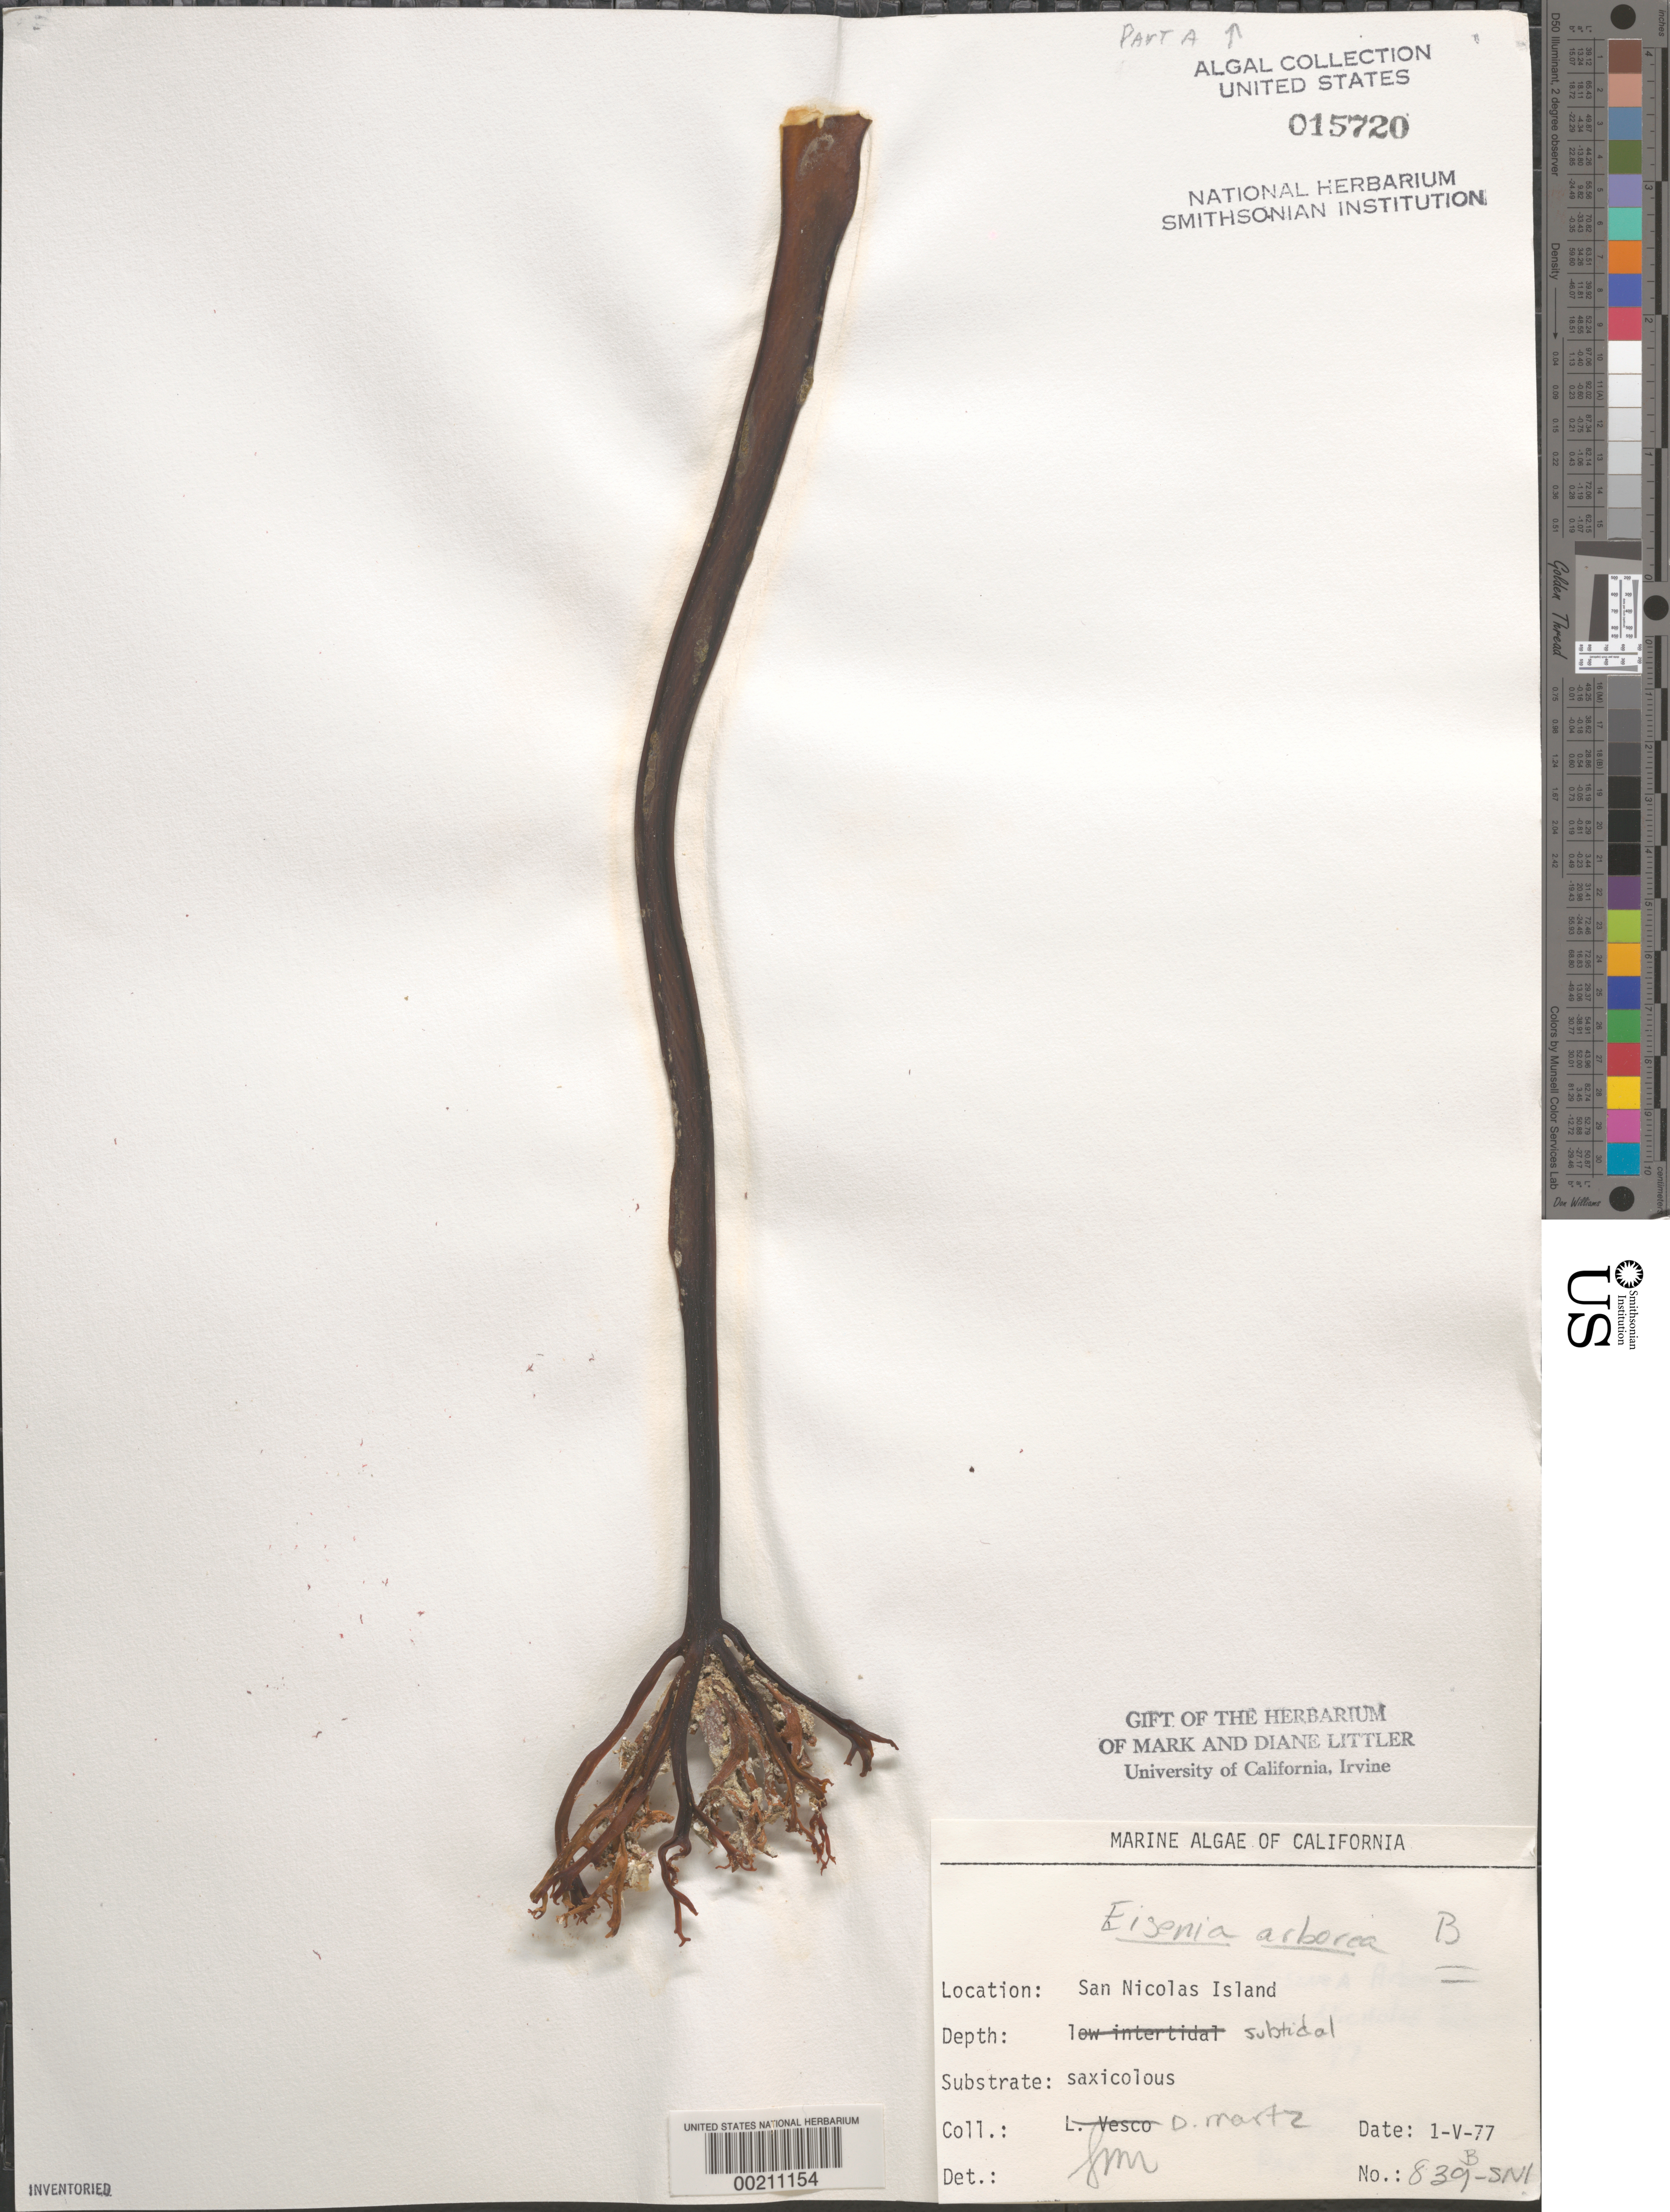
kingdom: Chromista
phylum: Ochrophyta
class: Phaeophyceae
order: Laminariales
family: Lessoniaceae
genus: Eisenia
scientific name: Eisenia arborea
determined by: Murray, S. N.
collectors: D. Martz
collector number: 839b-sni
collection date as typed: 01 May 1977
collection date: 1977-05-01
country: United States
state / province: California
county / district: Ventura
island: San Nicolas Island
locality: Dutch Harbor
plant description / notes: BLM-SOCALBIGHT Rocky Intertidal Survey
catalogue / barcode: US 15720